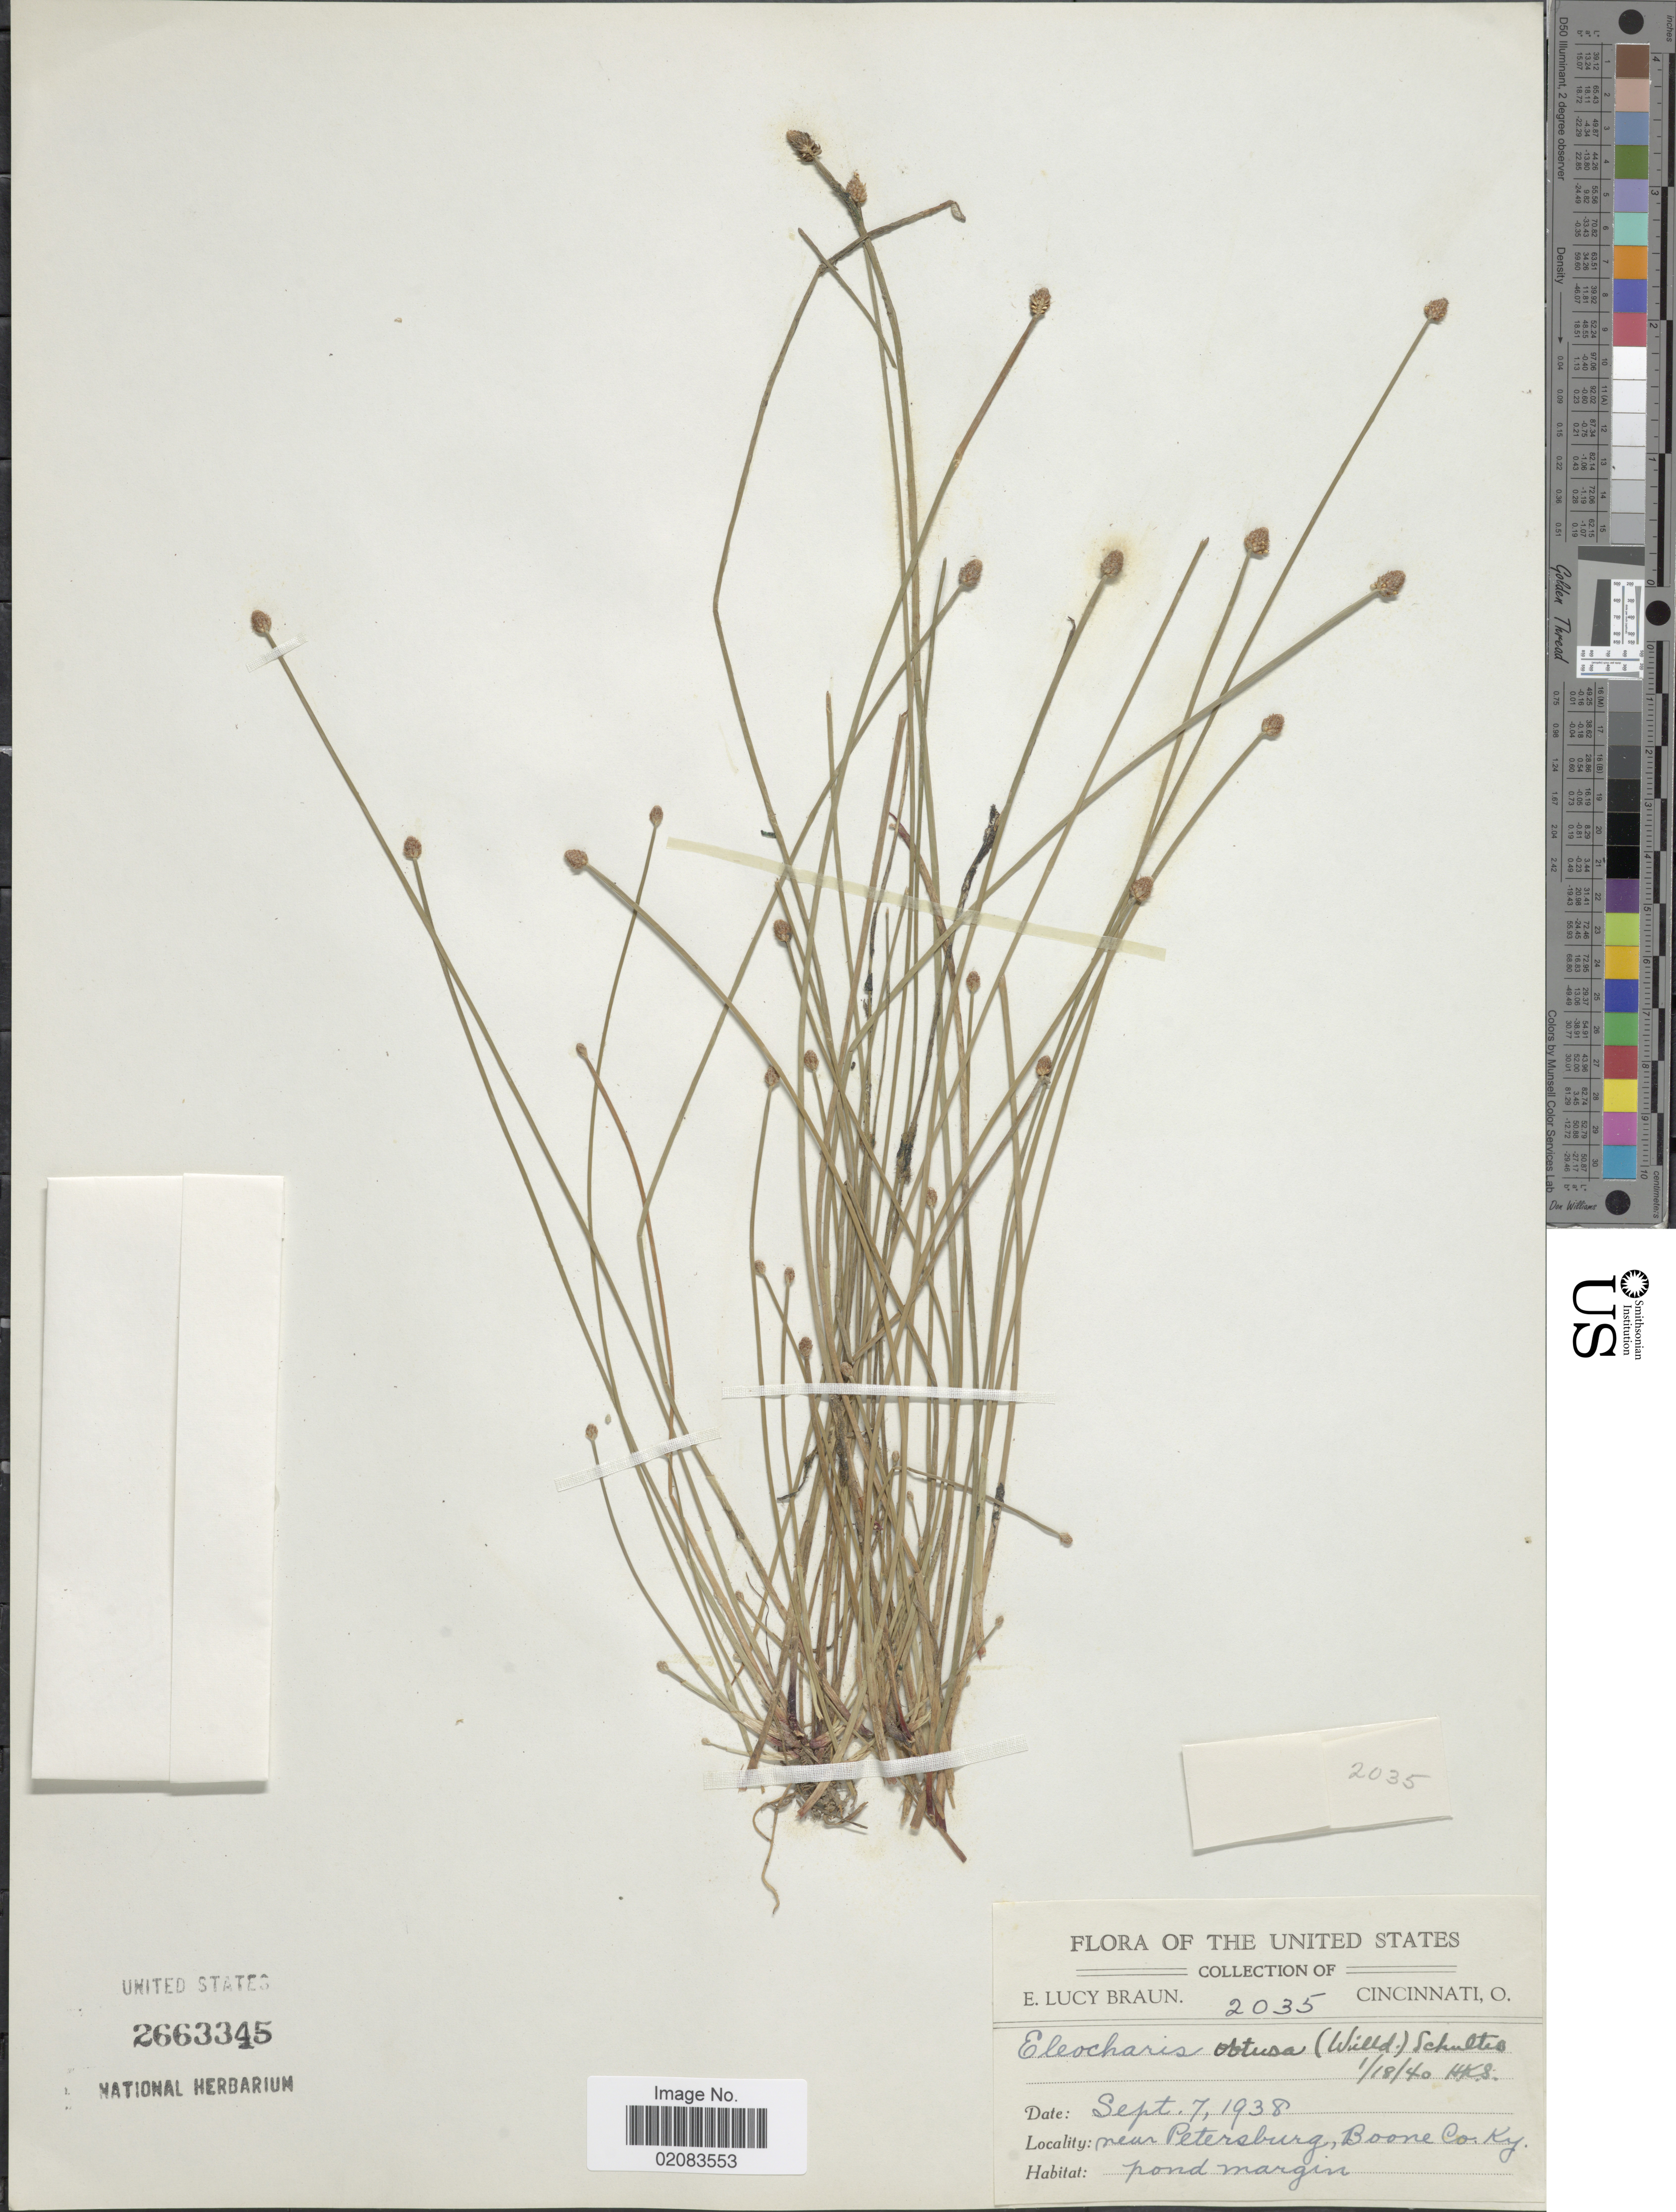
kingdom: Plantae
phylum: Tracheophyta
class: Liliopsida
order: Poales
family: Cyperaceae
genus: Eleocharis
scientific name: Eleocharis obtusa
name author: (Willd.) Schult.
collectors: E. L. Braun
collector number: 2035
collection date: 1938-09-07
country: United States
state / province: Kentucky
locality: Near Petersburg, Boone Co., pond margin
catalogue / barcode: US 2663345